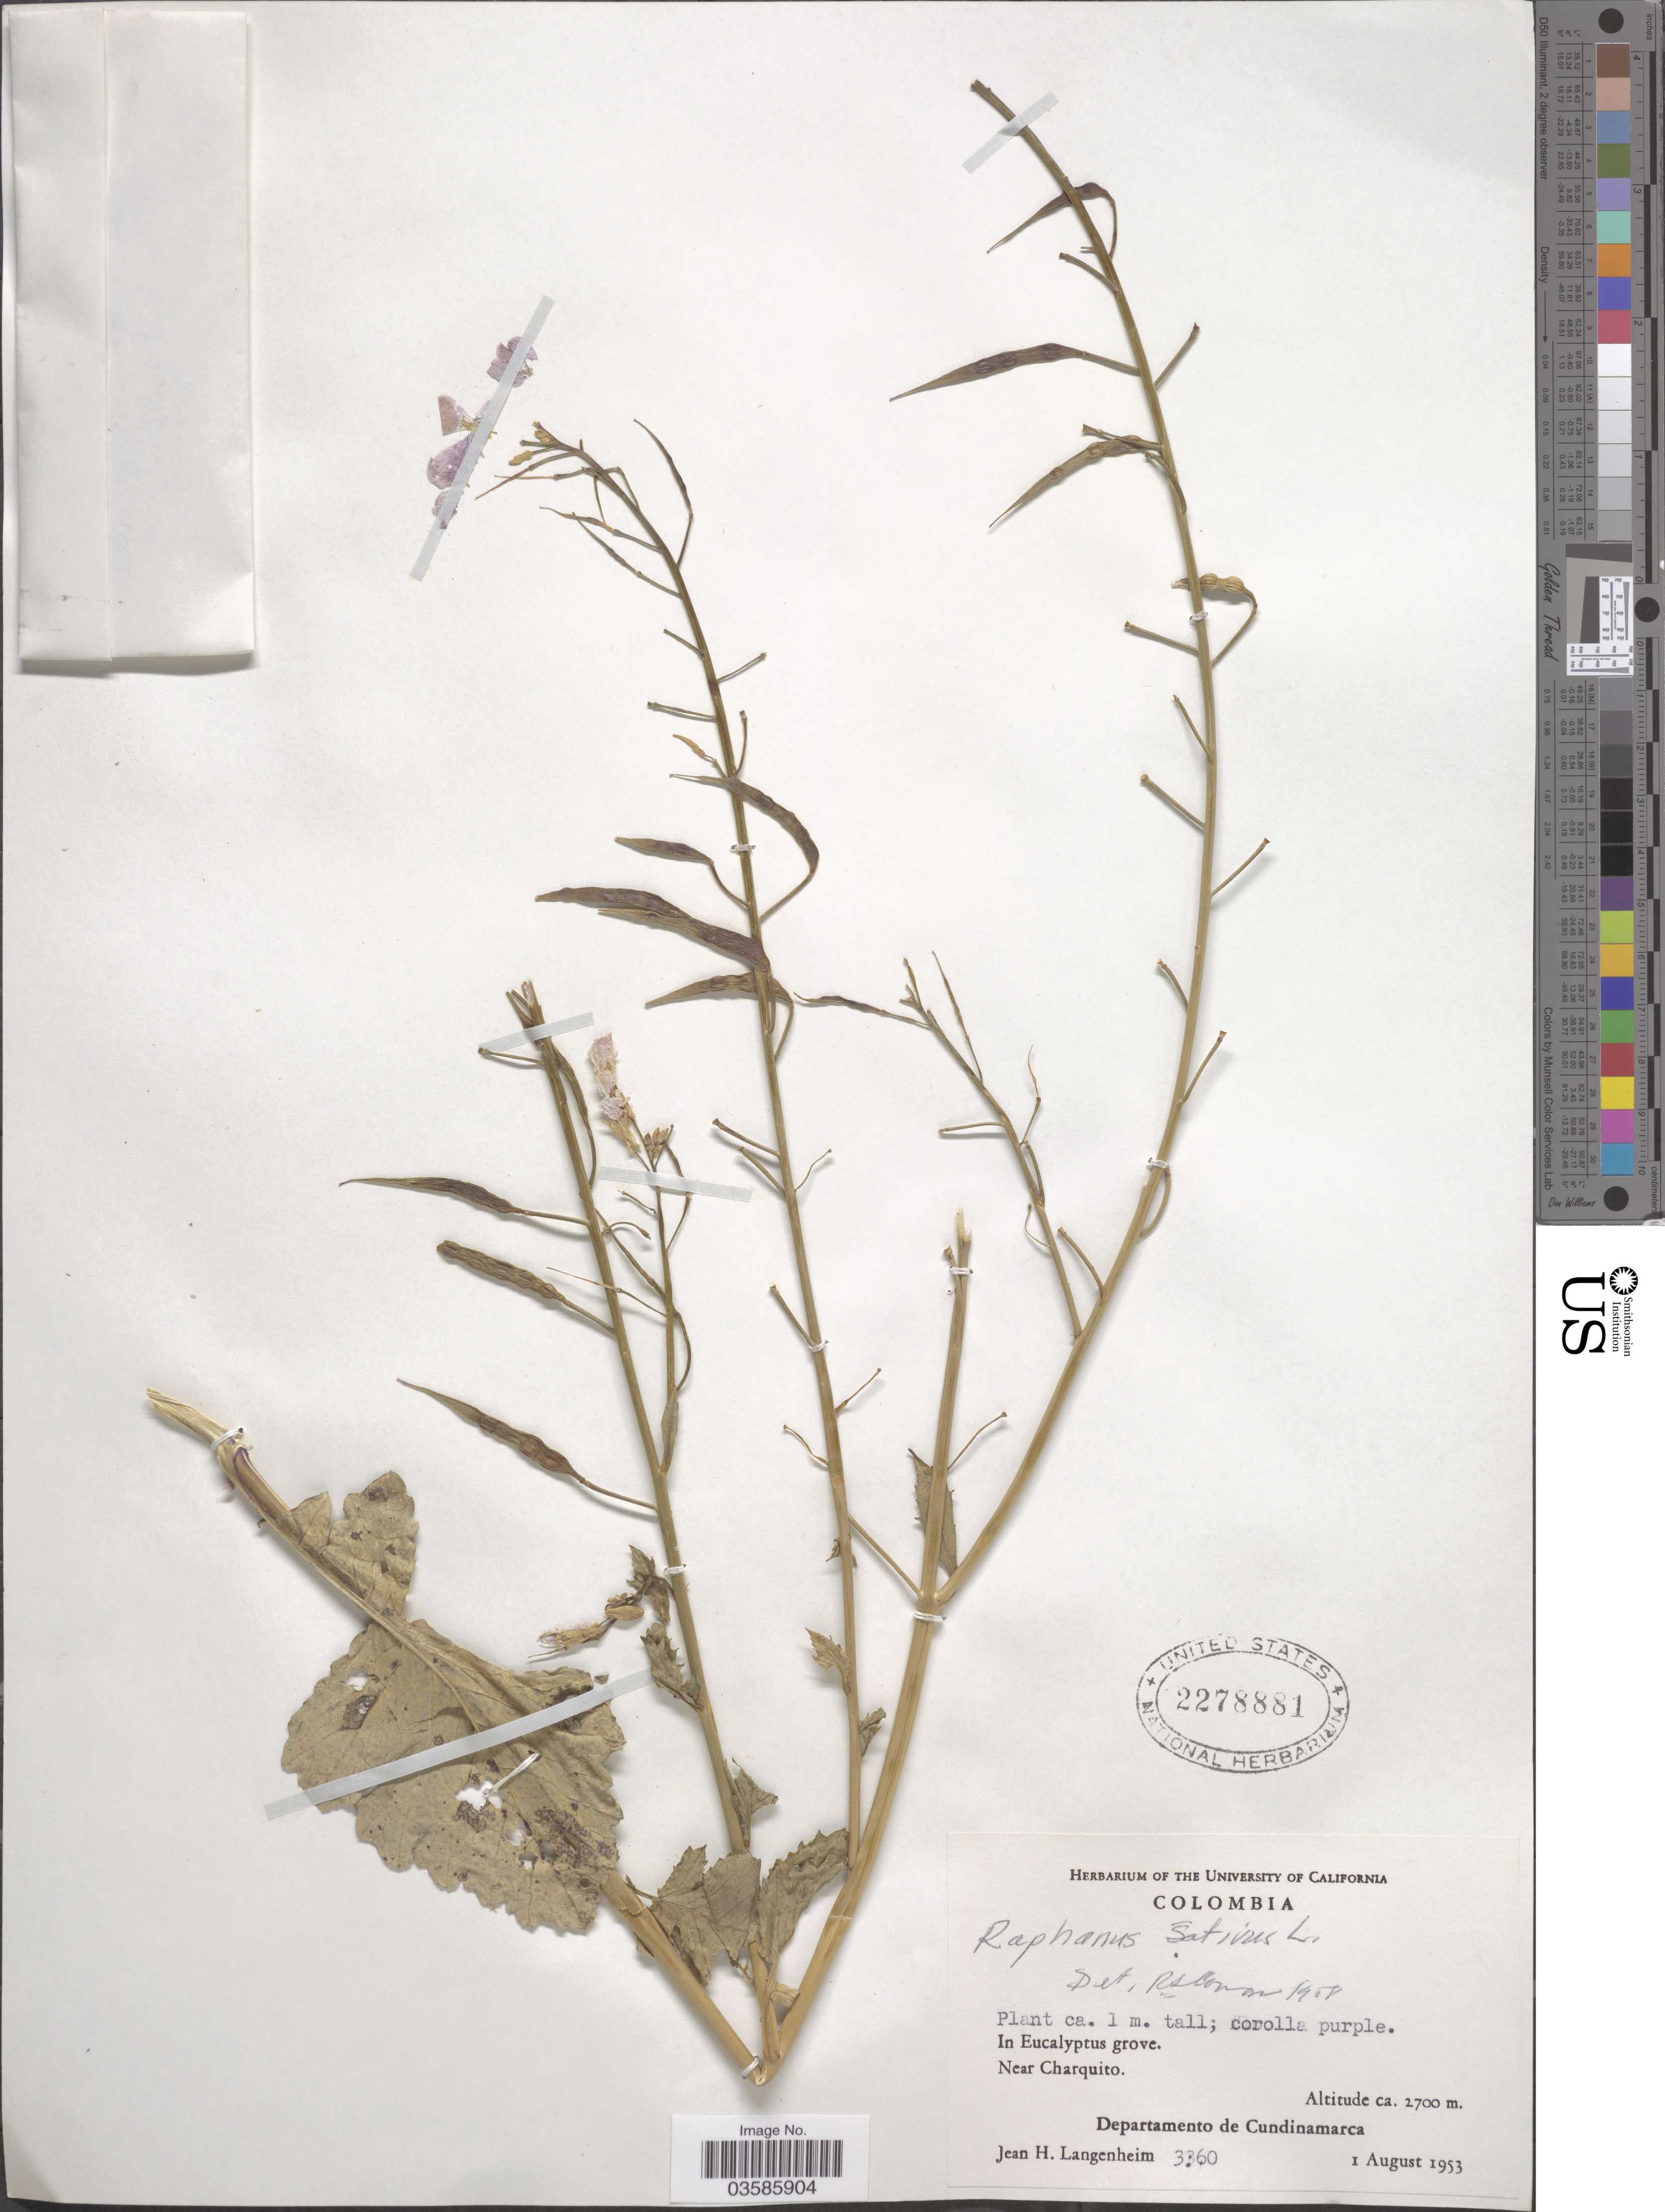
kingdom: Plantae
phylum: Tracheophyta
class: Magnoliopsida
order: Brassicales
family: Brassicaceae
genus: Raphanus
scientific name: Raphanus sativus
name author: L.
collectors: J. H. Langenheim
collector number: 3360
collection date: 1953-08-01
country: Colombia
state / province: Cundinamarca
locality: Near Charquito. Departamento de Cundinamarca.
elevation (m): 2700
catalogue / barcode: US 2278881